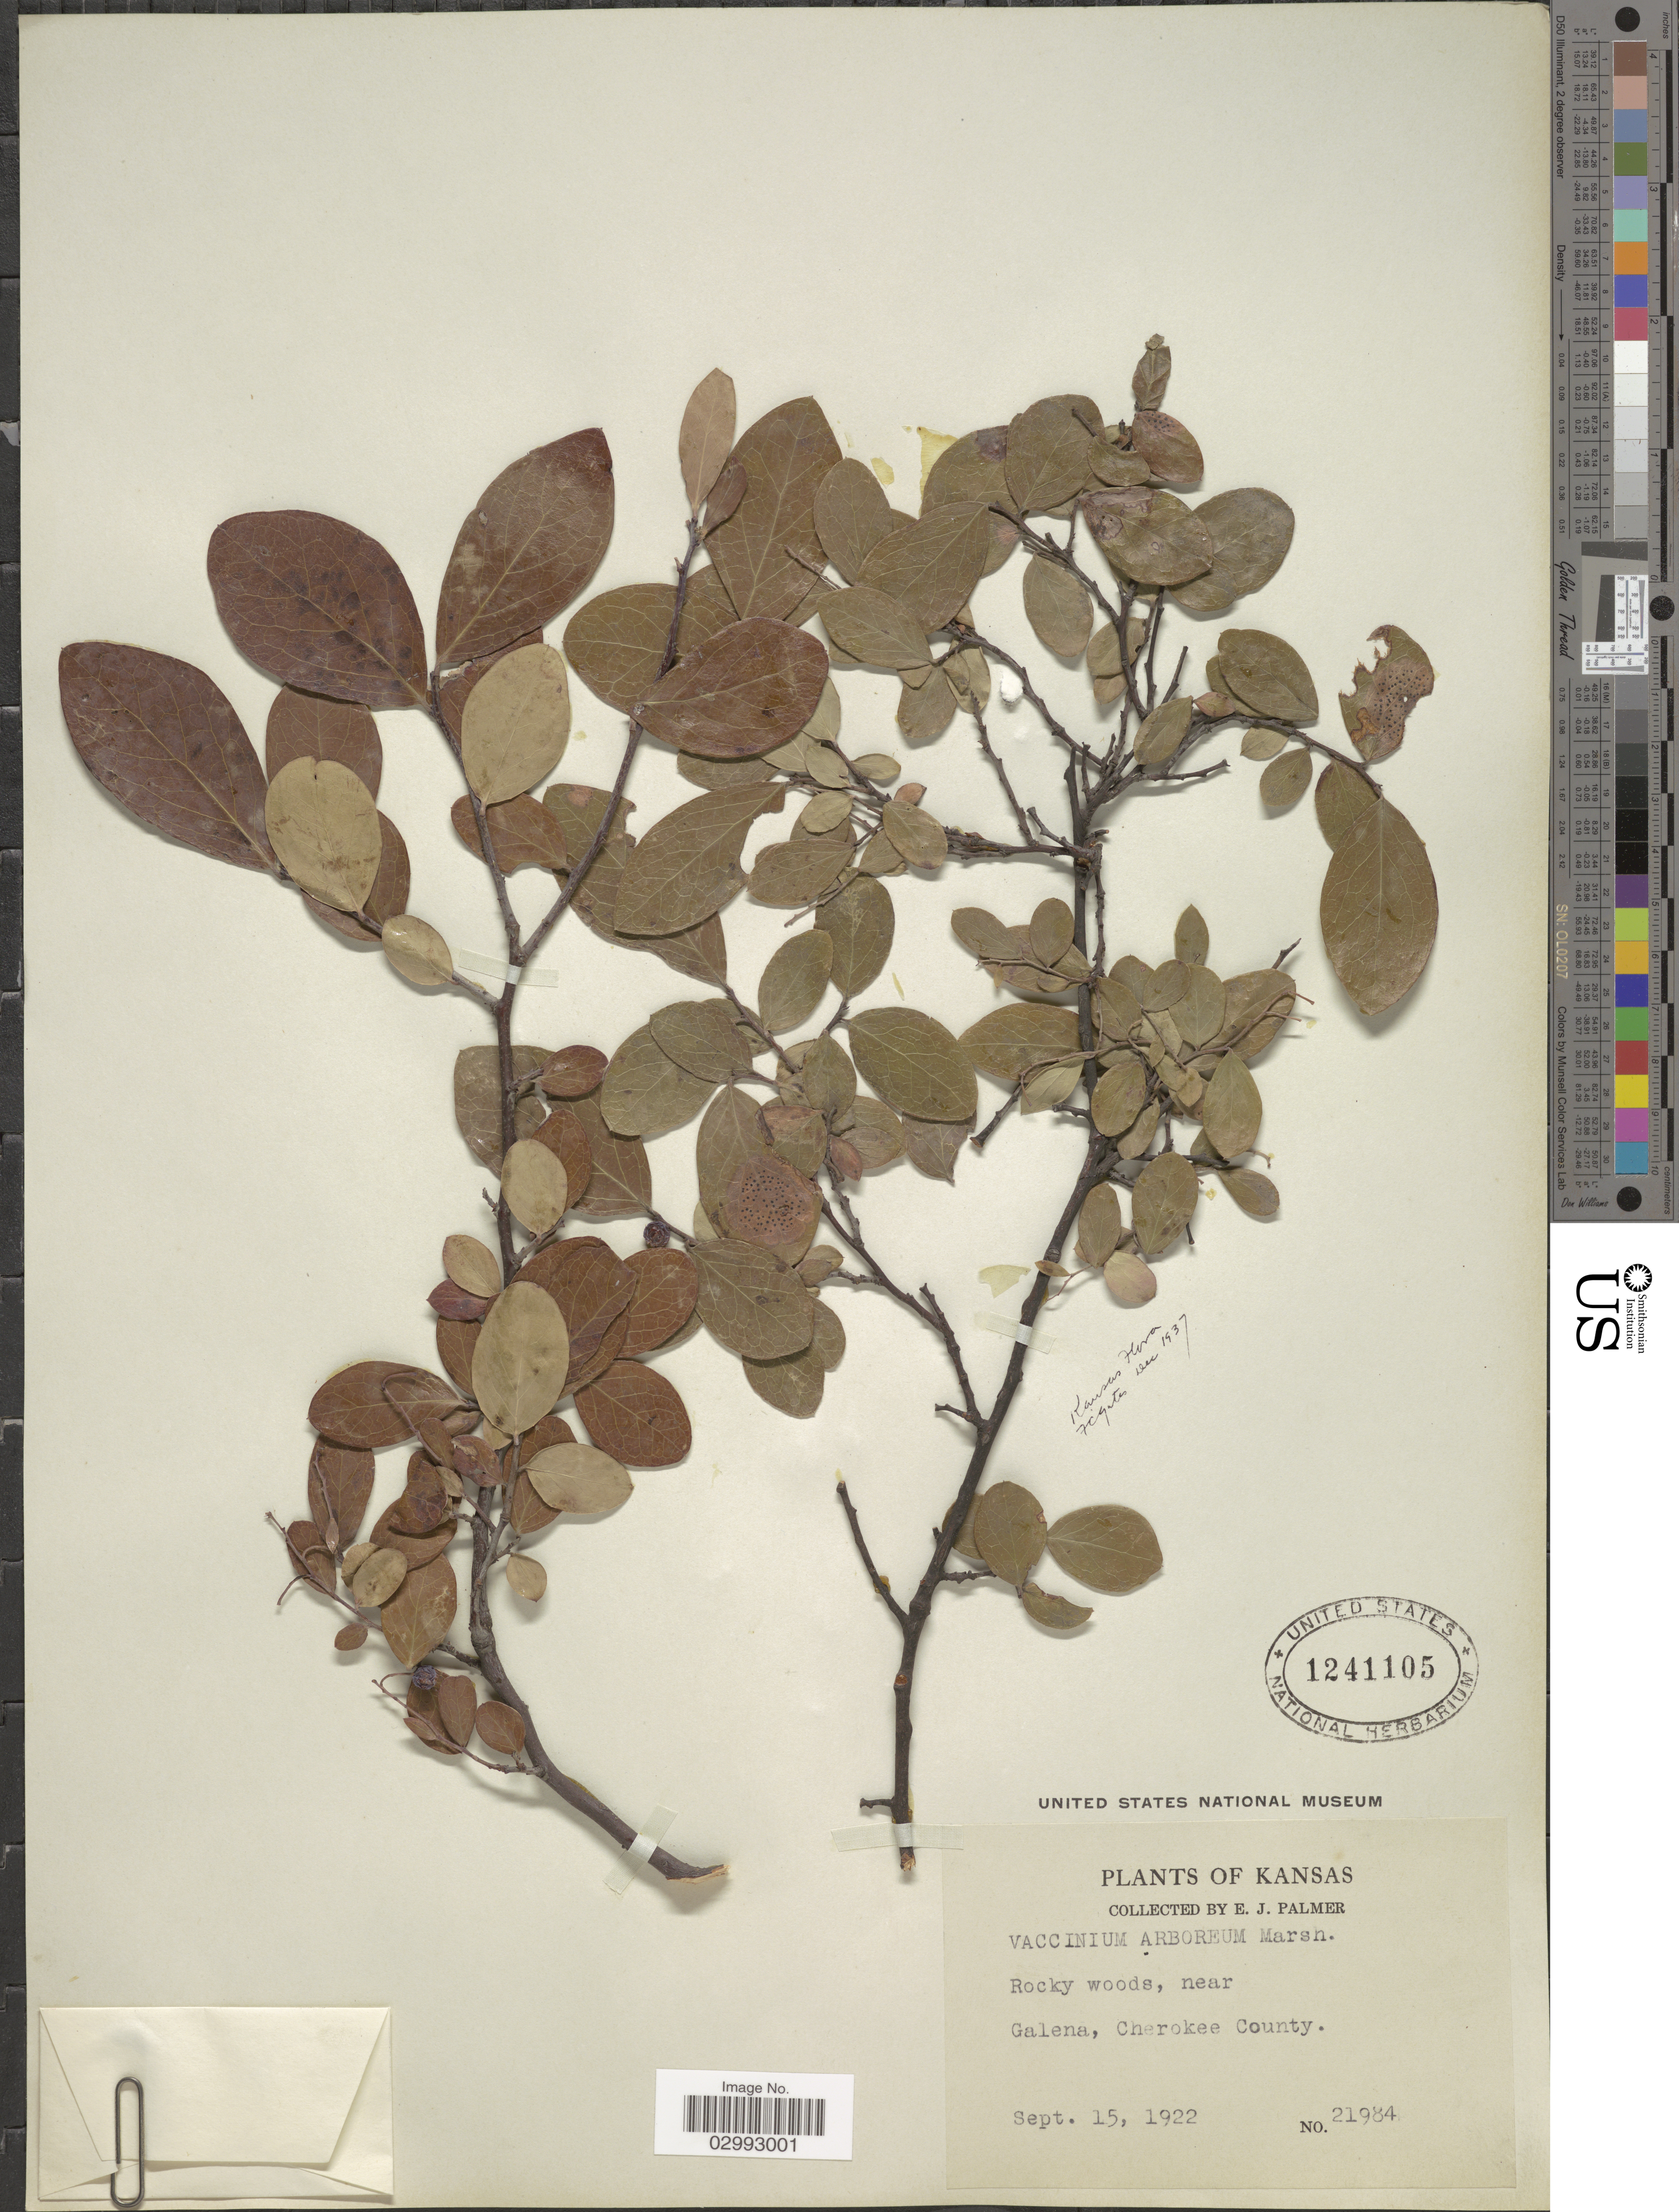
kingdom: Plantae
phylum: Tracheophyta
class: Magnoliopsida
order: Ericales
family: Ericaceae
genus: Batodendron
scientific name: Batodendron arboreum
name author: Nutt.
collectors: E. J. Palmer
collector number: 21984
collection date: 1922-09-15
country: United States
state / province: Kansas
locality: Rocky woods, near Galena, Cherokee County.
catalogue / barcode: US 1241105